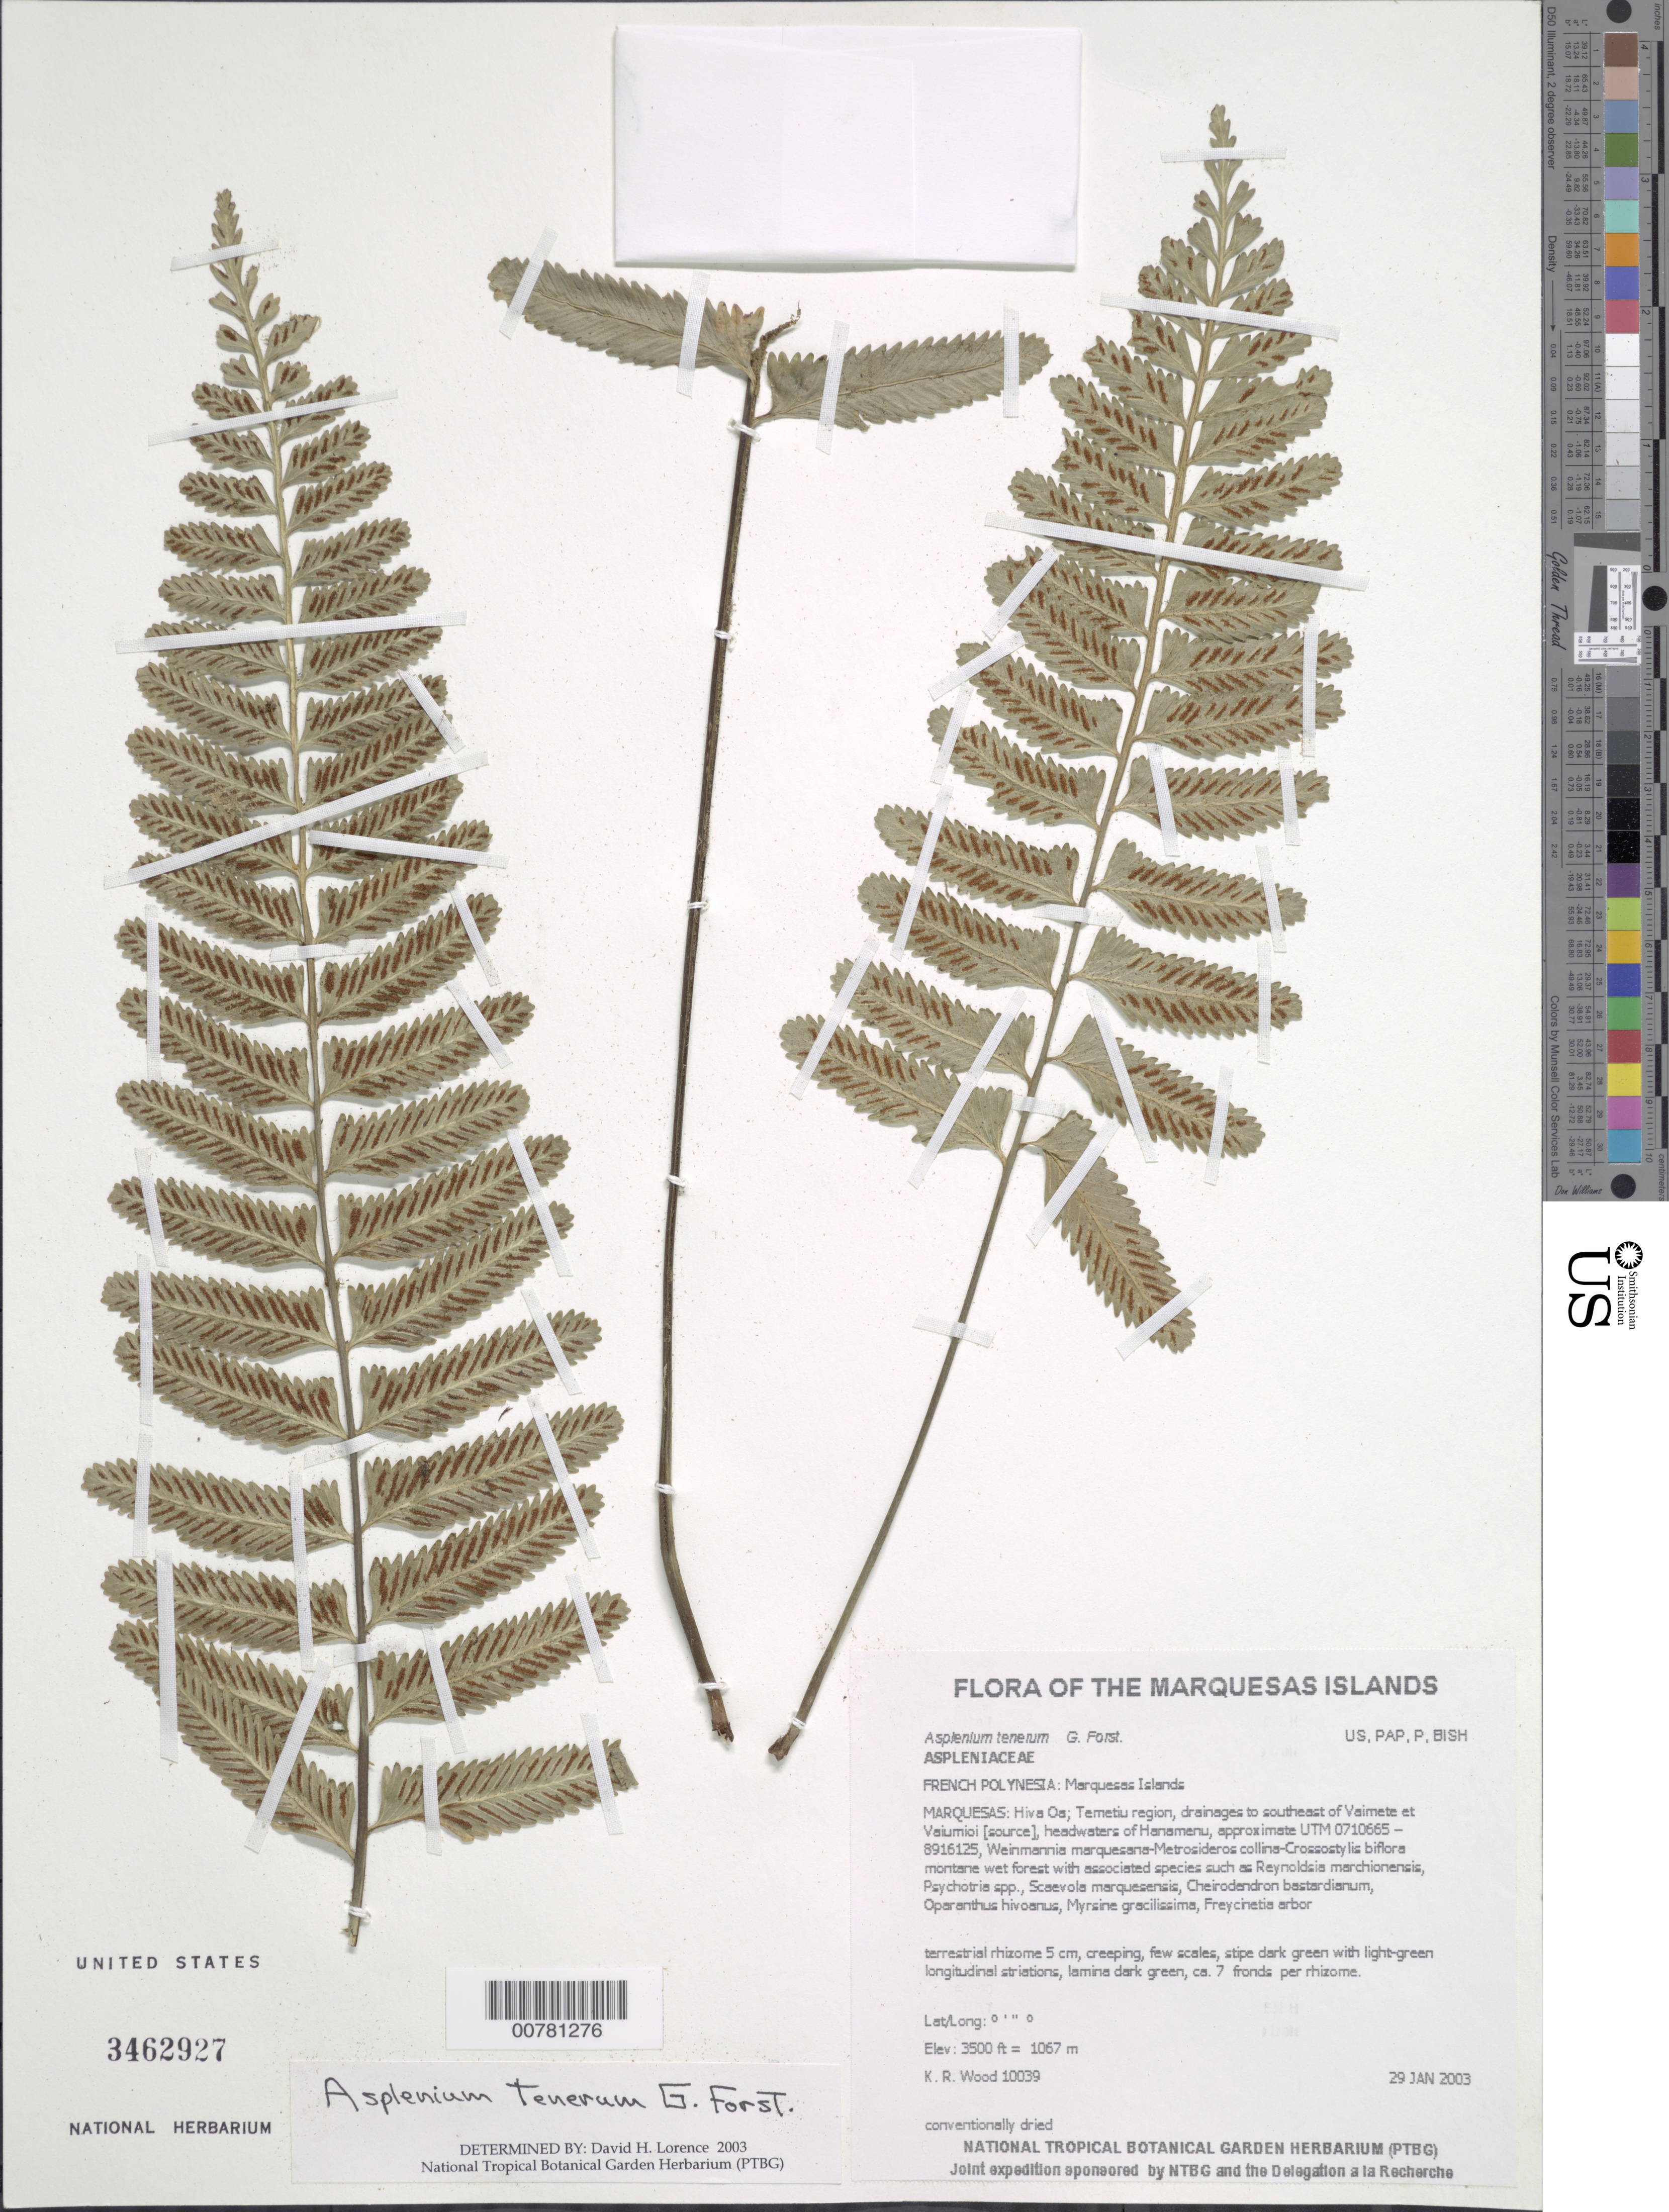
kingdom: Plantae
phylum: Tracheophyta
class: Polypodiopsida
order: Polypodiales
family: Aspleniaceae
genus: Asplenium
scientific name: Asplenium tenerum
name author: G. Forst.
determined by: Lorence, David H., (PTBG), National Tropical Botanical Garden (UNITED STATES)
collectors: K. R. Wood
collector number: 10039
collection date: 2003-01-29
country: French Polynesia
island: Hiva Oa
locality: Temetiu region, drainages to southeast of Vaimete et Vaiumioi [source], headwaters of Hanamenu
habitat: Weinmannia marquesana - Metrosideros collina - Crossostylis biflora montane wet forest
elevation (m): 1067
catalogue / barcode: US 3462927